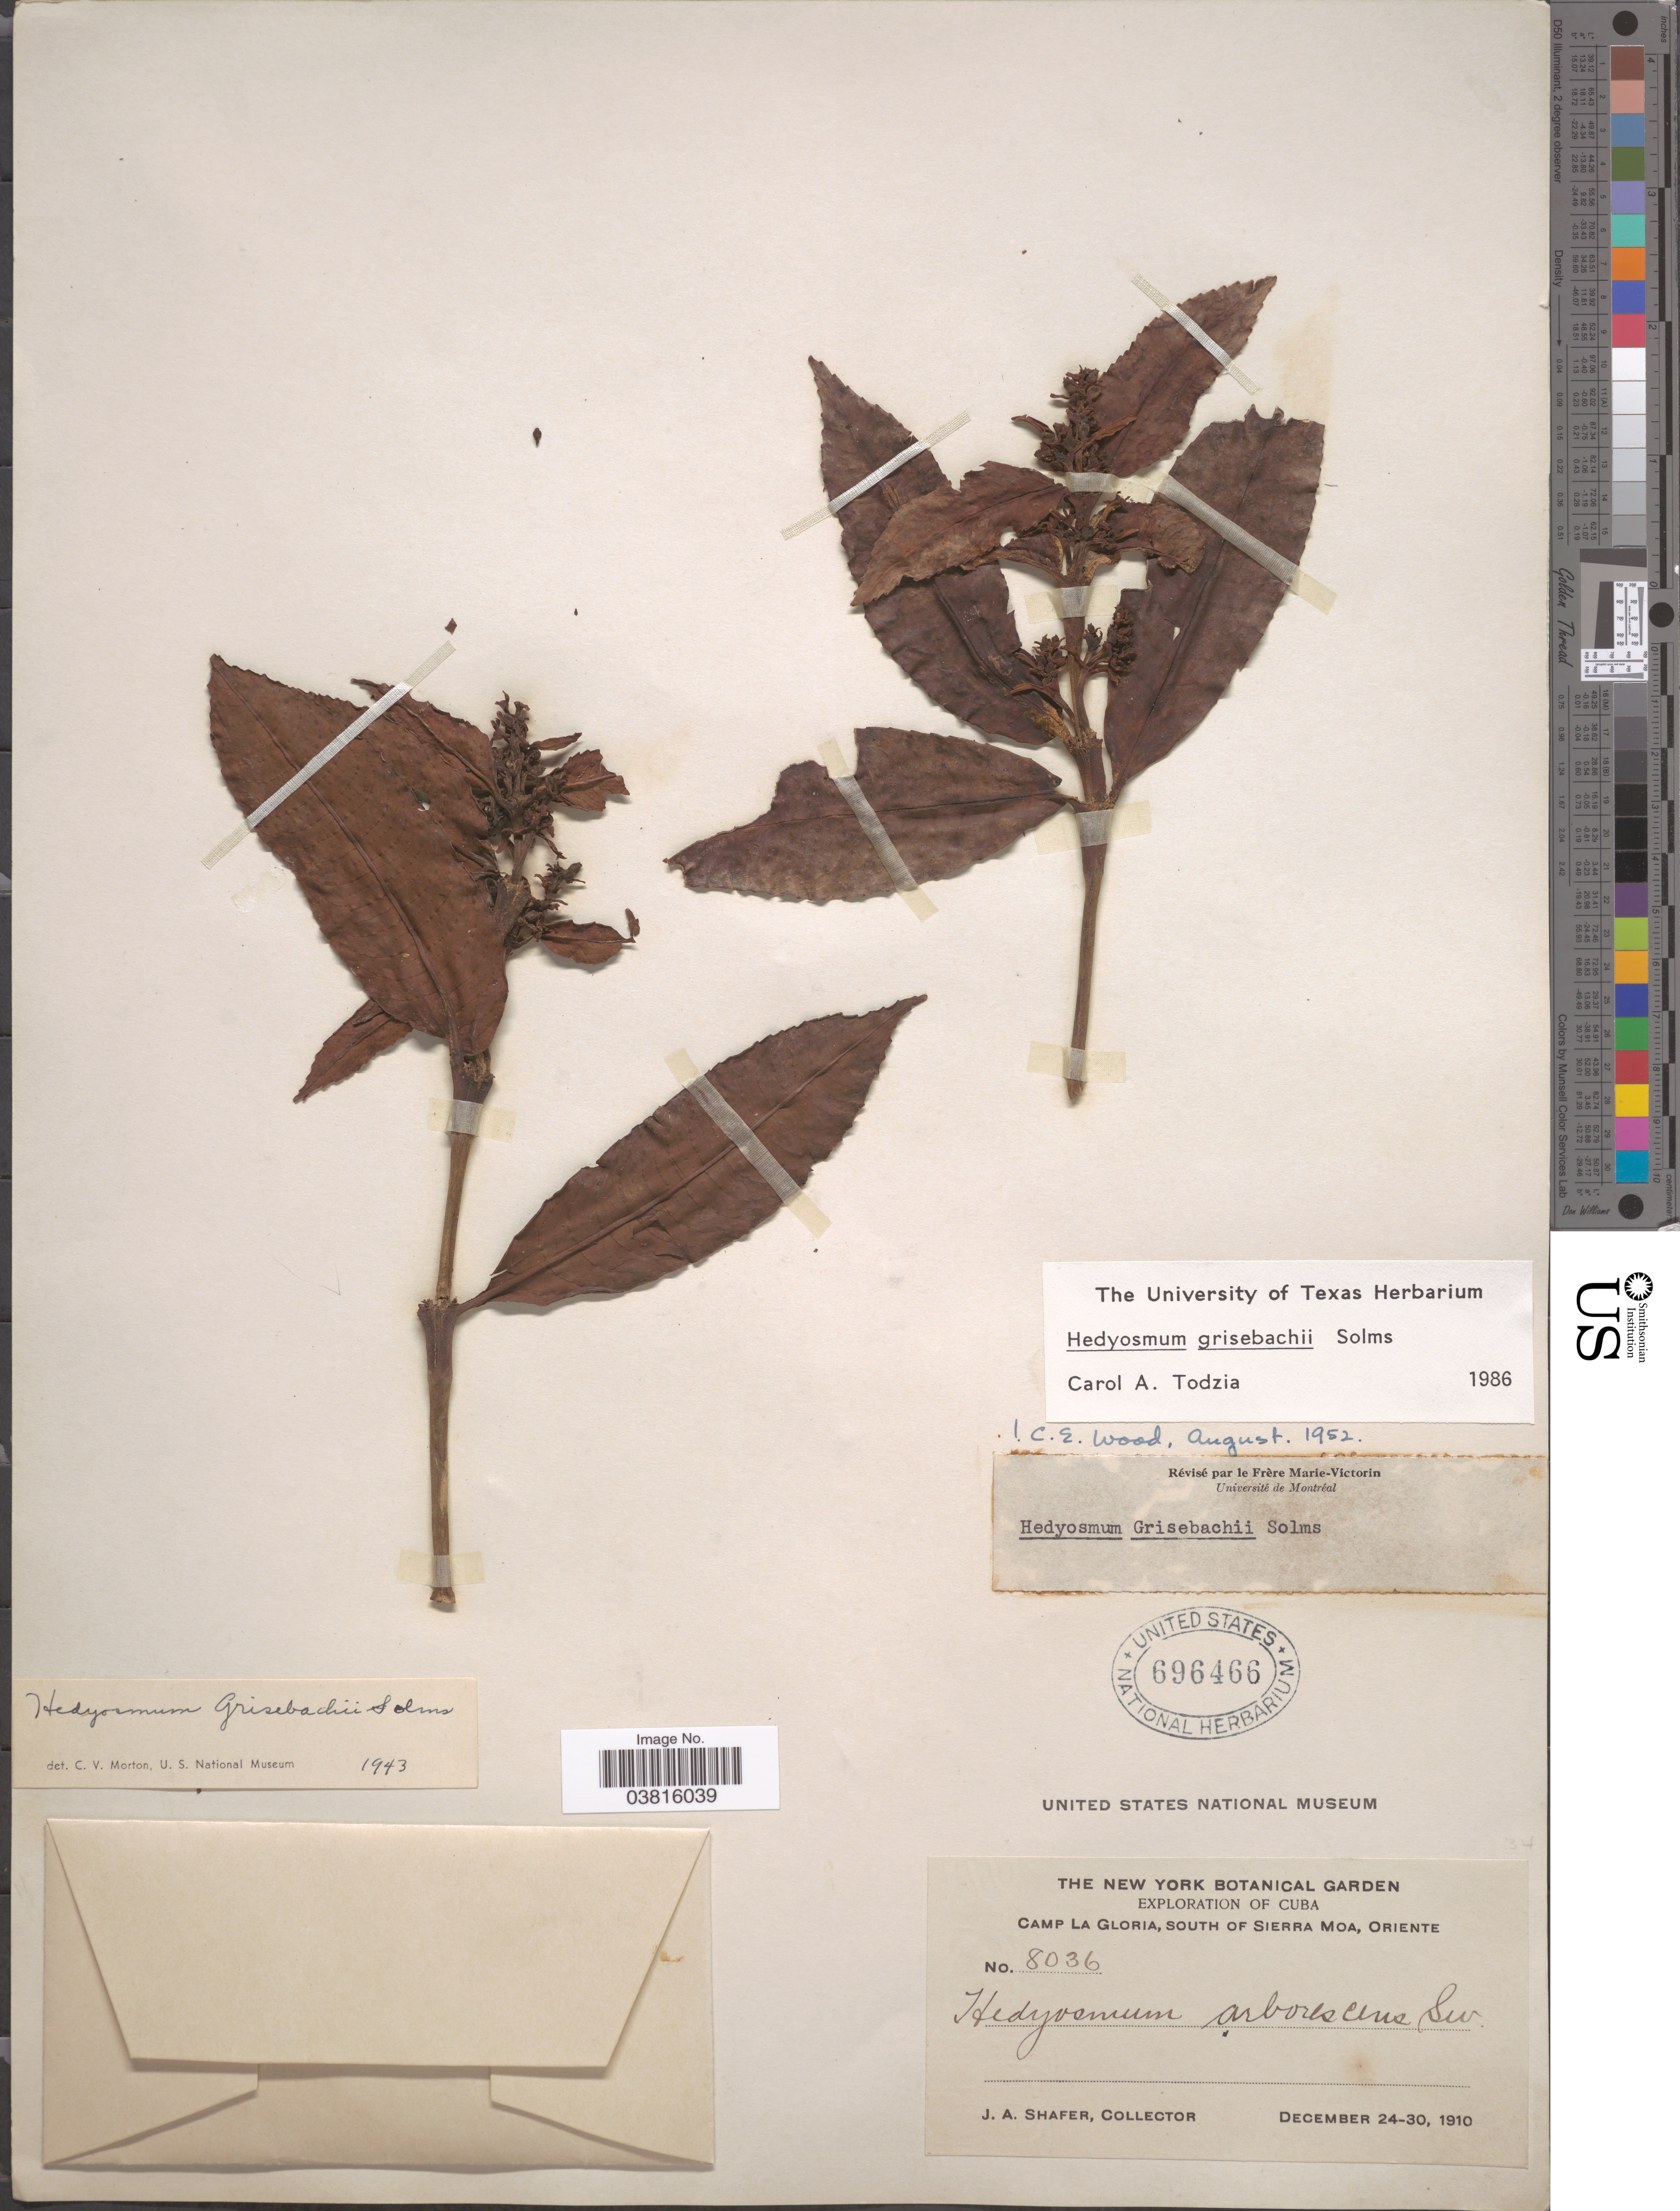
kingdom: Plantae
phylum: Tracheophyta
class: Magnoliopsida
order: Chloranthales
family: Chloranthaceae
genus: Hedyosmum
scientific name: Hedyosmum grisebachii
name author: Solms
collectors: J. A. Shafer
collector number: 8036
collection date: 1910-12-24/1910-12-30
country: Cuba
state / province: Oriente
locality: Camp La Gloria,south of Sierra Moa.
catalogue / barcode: US 696466